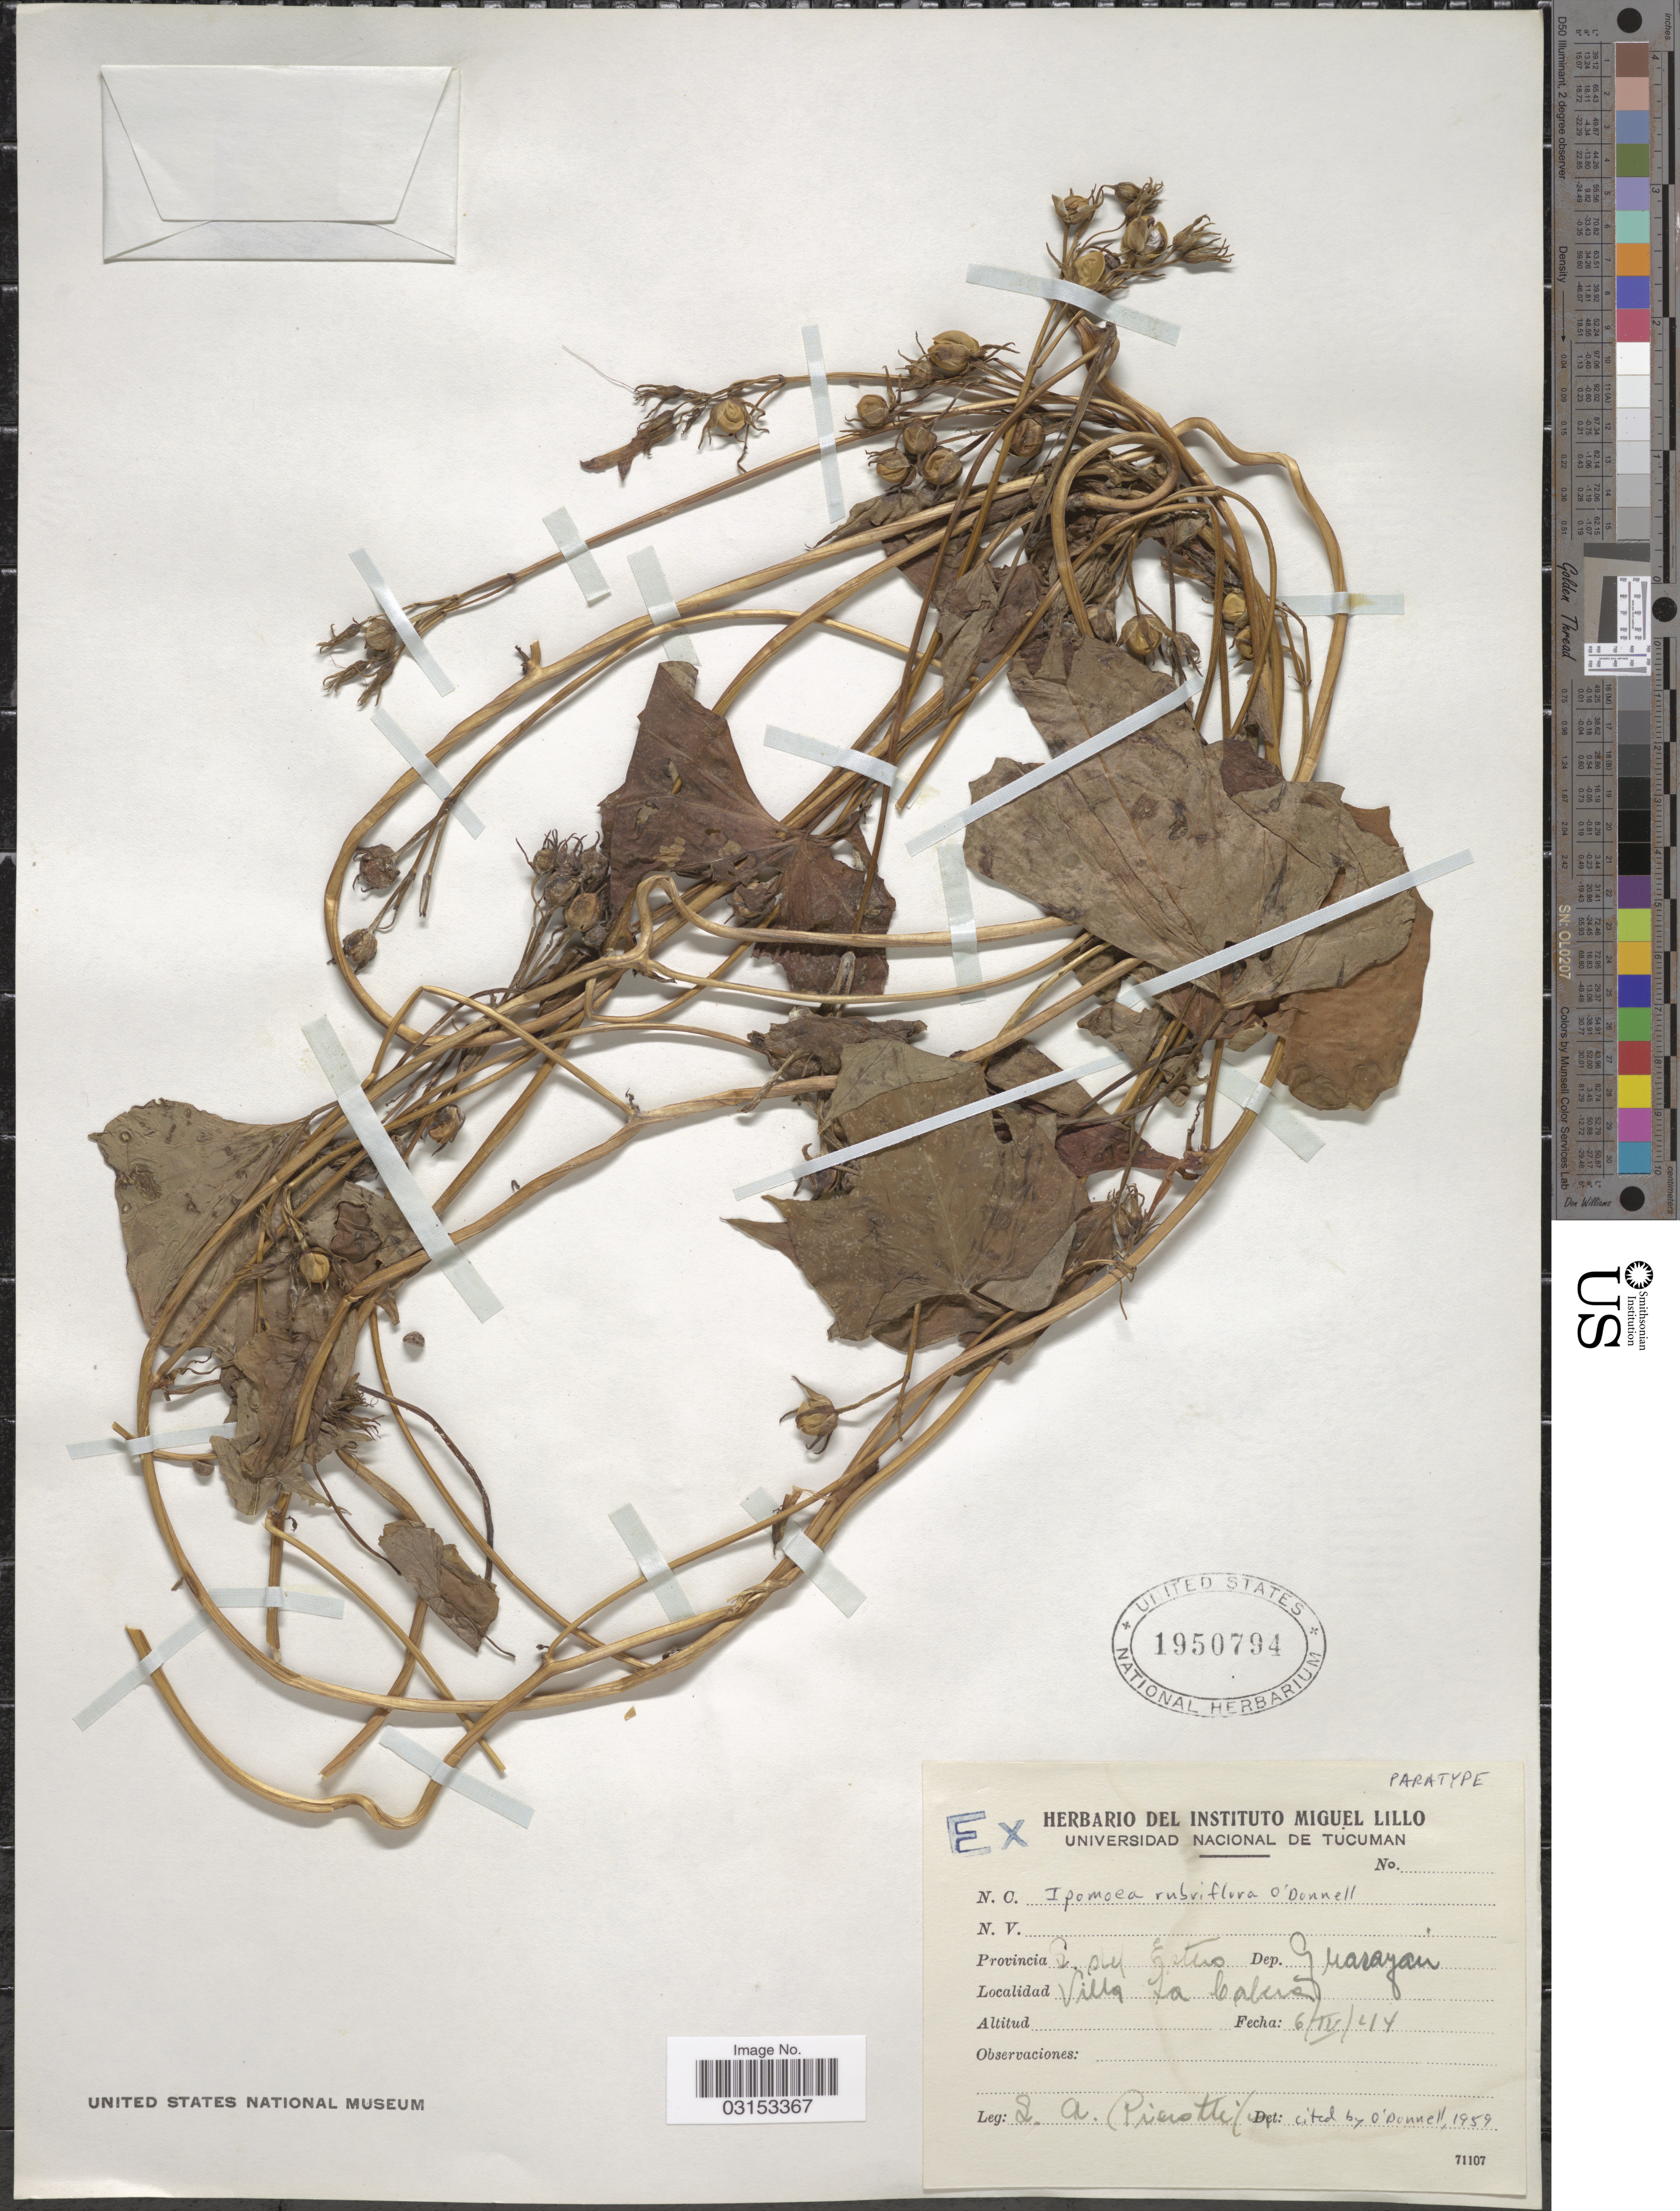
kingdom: Plantae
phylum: Tracheophyta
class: Magnoliopsida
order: Solanales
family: Convolvulaceae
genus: Ipomoea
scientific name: Ipomoea rubriflora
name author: O'Donell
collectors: S. A. Pierotti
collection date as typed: Transcribed d/m/y: 6/4/44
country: Argentina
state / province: Santiago del Estero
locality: Provincia S. del Estero. Dep. Guasayán. Villa La Calera.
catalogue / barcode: US 1950794